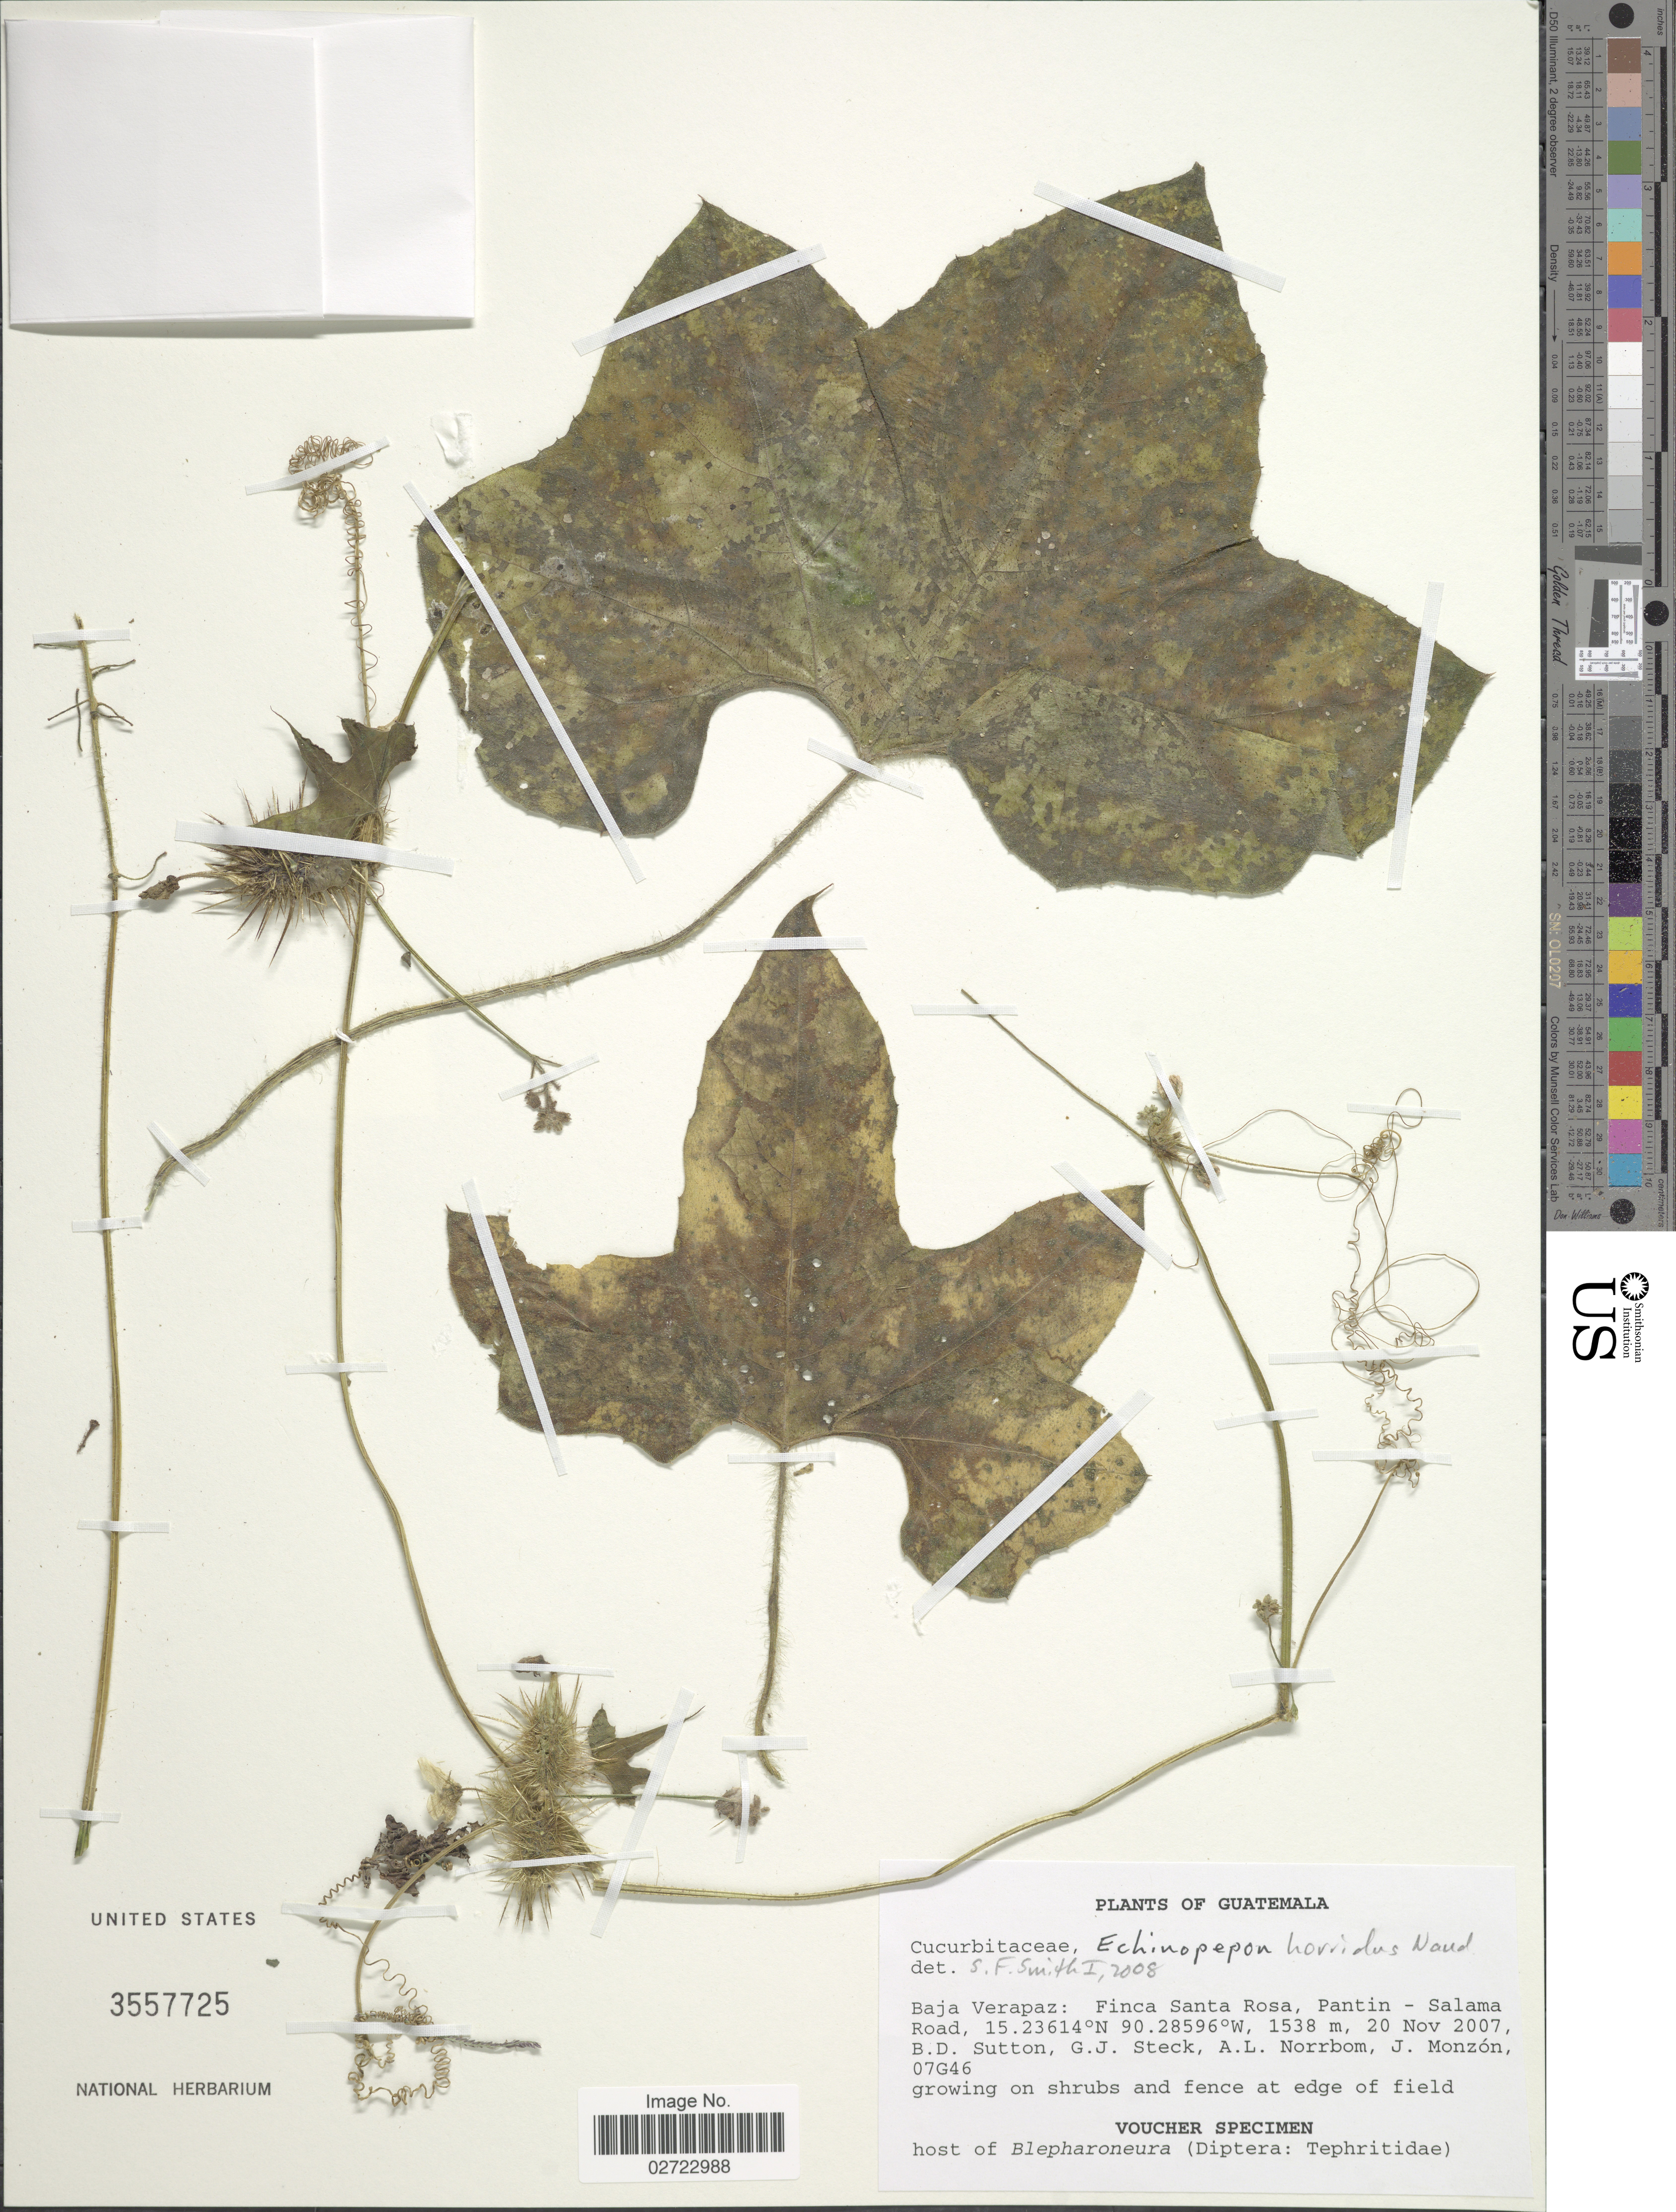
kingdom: Plantae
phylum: Tracheophyta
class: Magnoliopsida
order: Cucurbitales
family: Cucurbitaceae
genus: Echinopepon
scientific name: Echinopepon horridus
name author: Naudin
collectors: B. Sutton, G. Steck, A. L. Norrbom & J. Monzon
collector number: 07G46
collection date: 2007-11-20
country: Guatemala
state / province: Baja Verapaz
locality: Finca Santa Rosa, Pantin-Salama Road, at edge of field.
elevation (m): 1538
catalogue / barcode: US 3557725